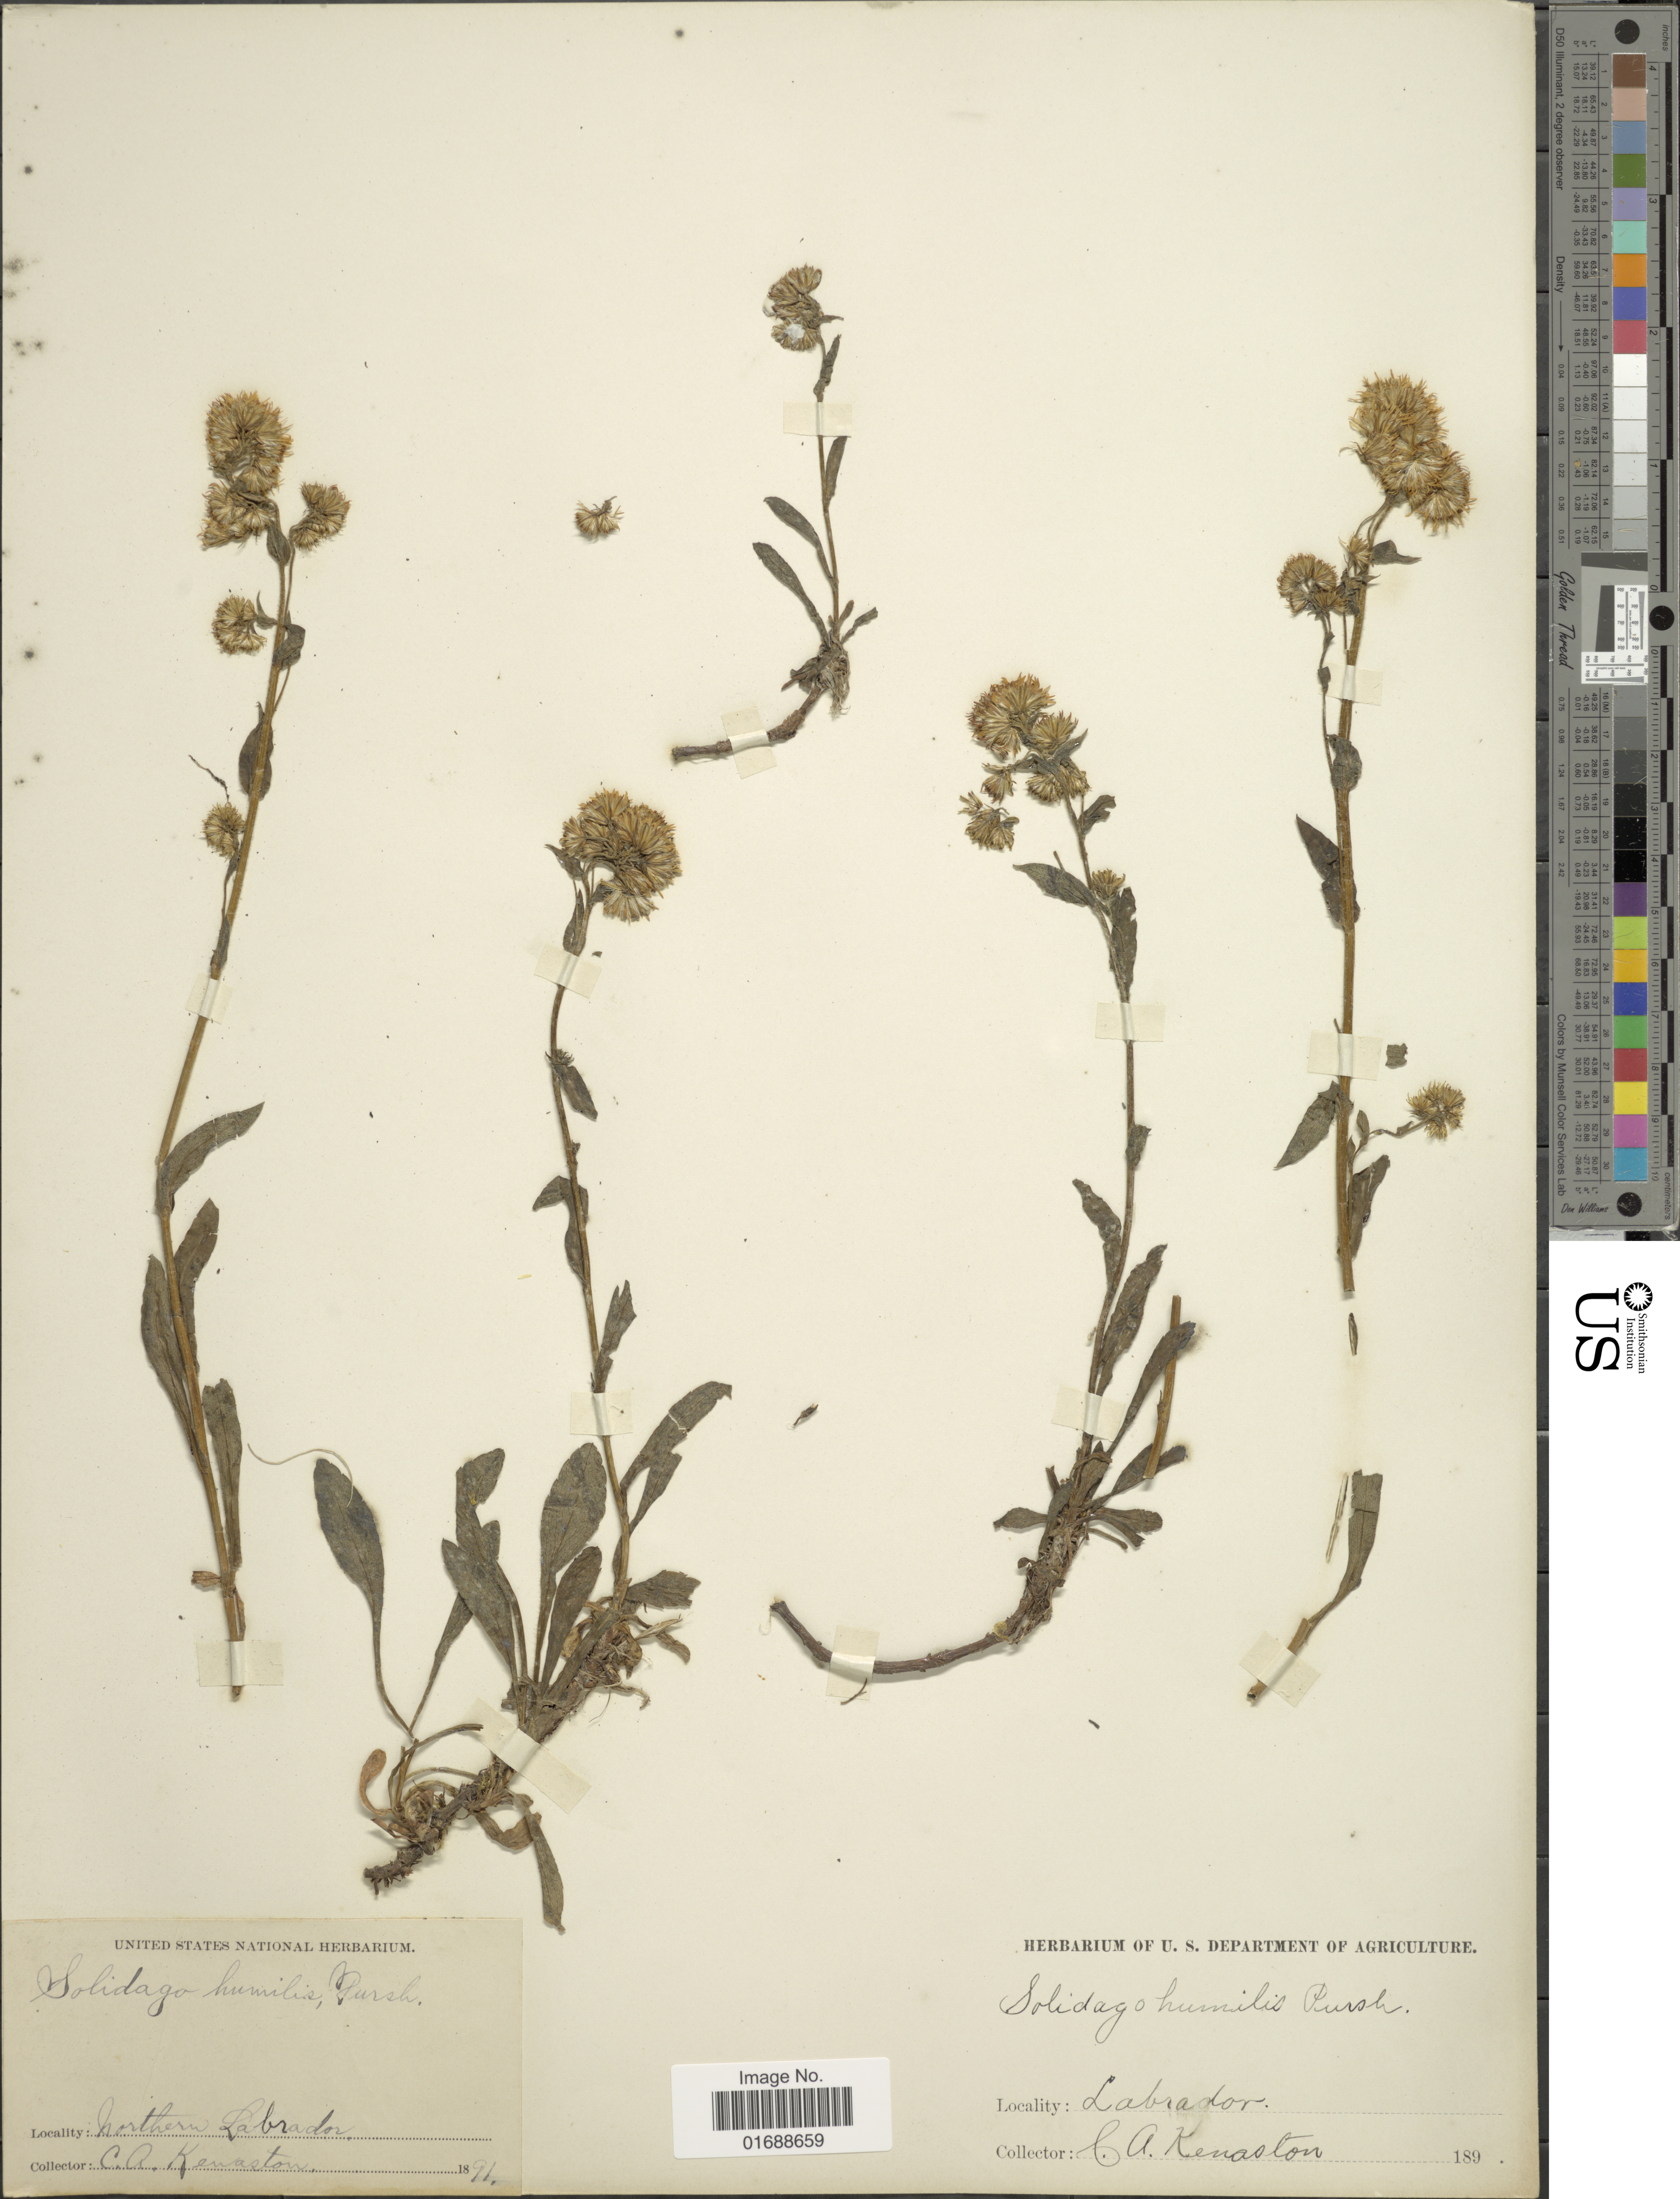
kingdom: Plantae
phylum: Tracheophyta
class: Magnoliopsida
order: Asterales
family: Asteraceae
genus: Solidago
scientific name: Solidago multiradiata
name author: Aiton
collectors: C. A. Kenaston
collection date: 1891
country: Canada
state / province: Newfoundland and Labrador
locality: Northern Labrador